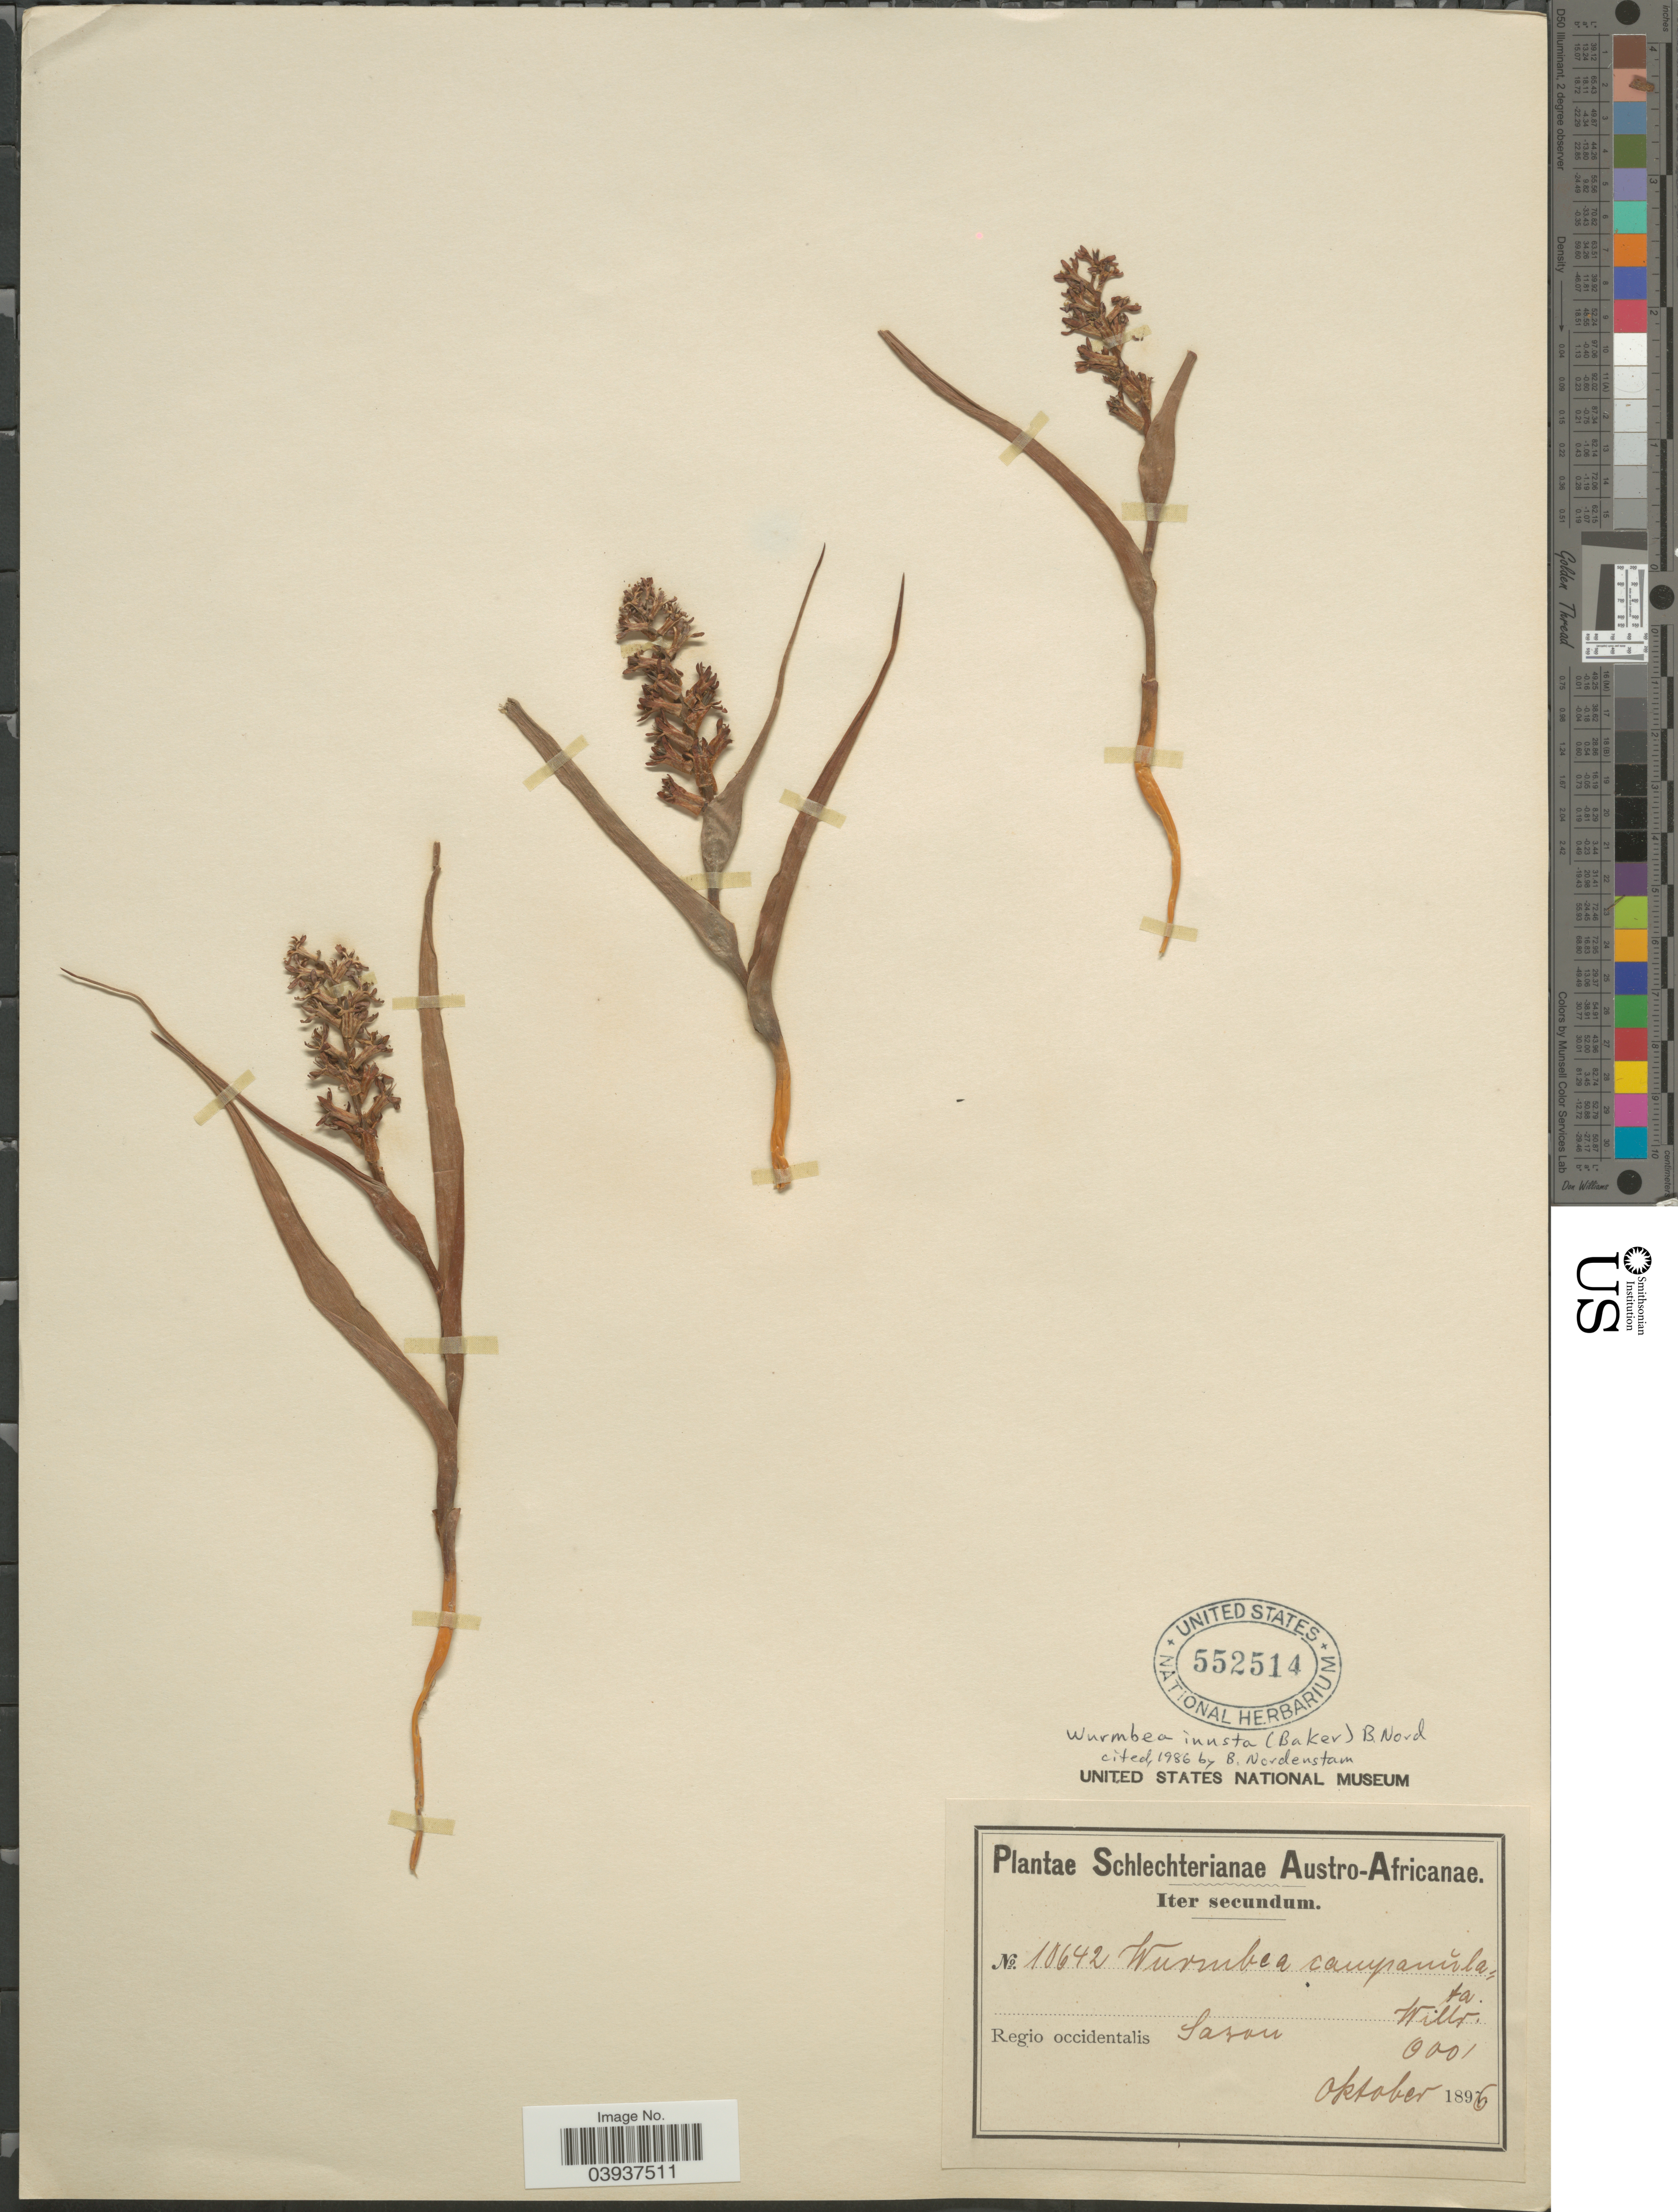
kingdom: Plantae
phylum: Tracheophyta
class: Liliopsida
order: Liliales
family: Colchicaceae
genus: Wurmbea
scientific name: Wurmbea inusta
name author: (Baker) B. Nord.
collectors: Schlechter, --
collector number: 10642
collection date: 1896-10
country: South Africa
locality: Austro-Africanae. Regio occidentalis Saron.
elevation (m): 183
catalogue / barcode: US 552514